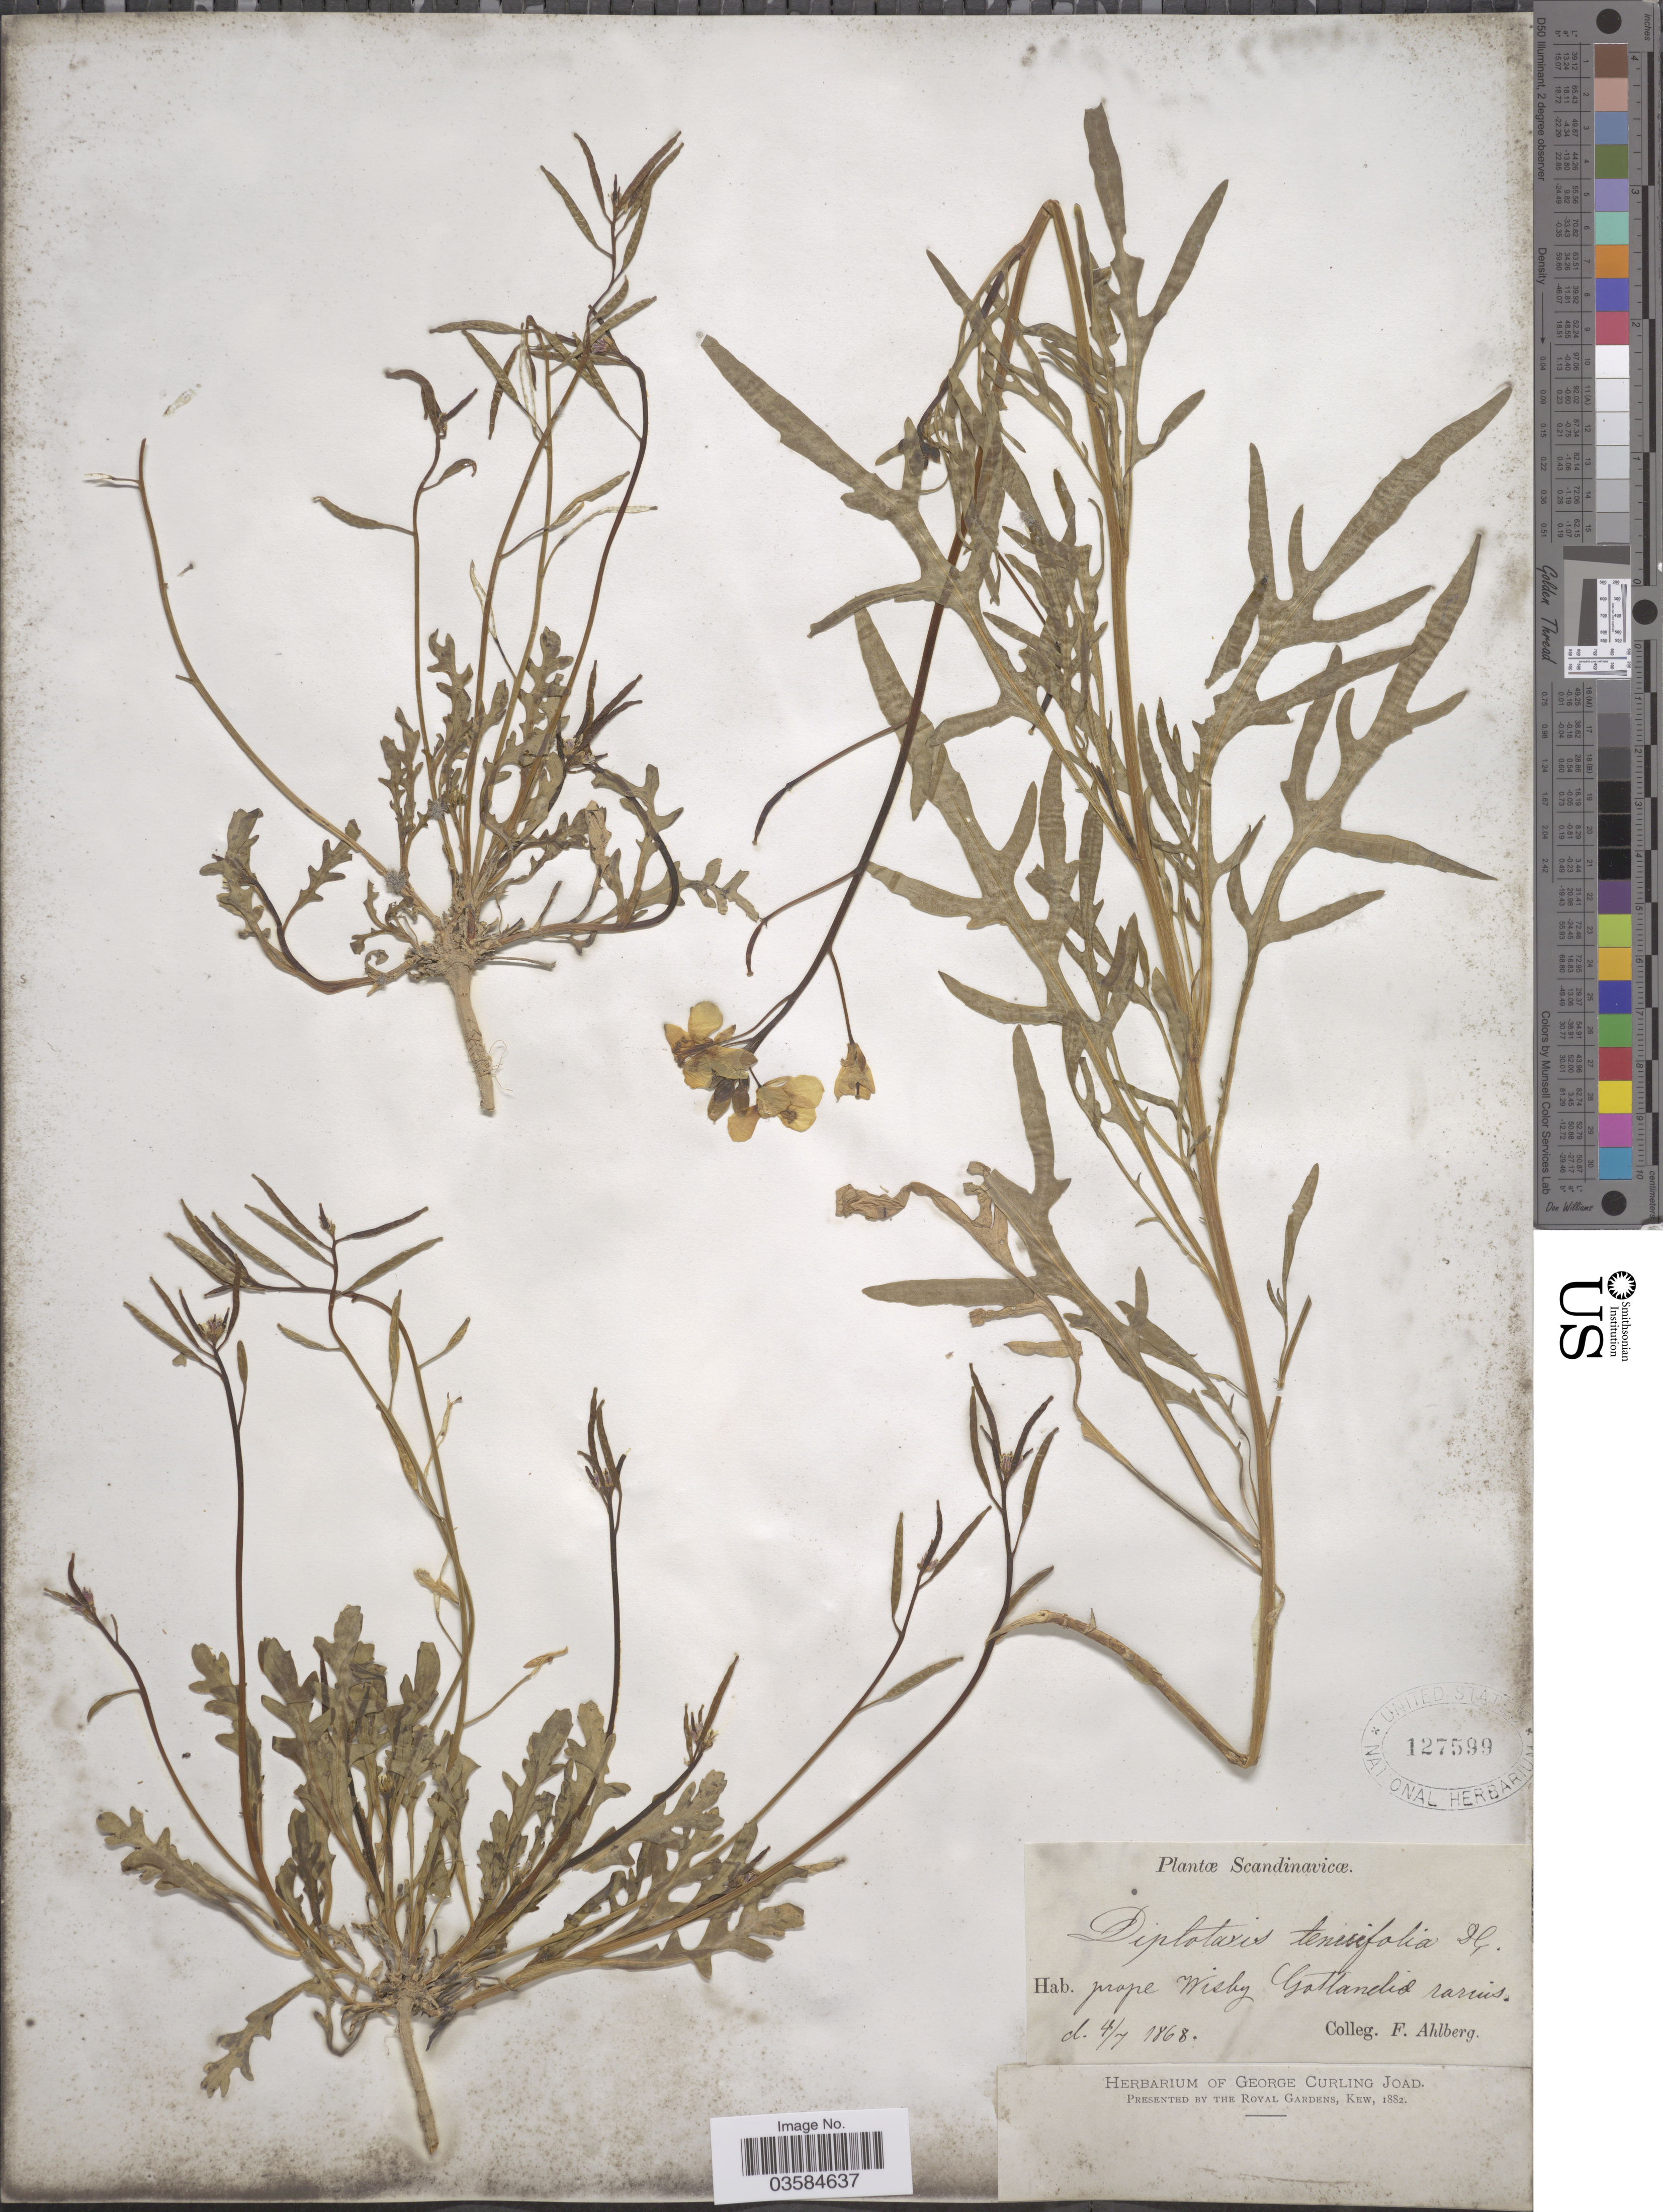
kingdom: Plantae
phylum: Tracheophyta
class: Magnoliopsida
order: Brassicales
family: Brassicaceae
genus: Diplotaxis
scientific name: Diplotaxis tenuifolia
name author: (L.) DC.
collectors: F. Ahlberg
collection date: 1868-07-04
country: Sweden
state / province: Gotland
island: Gotland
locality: Scandinavicæ. Prope Wisby Gotlandia rarius.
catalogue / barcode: US 127599